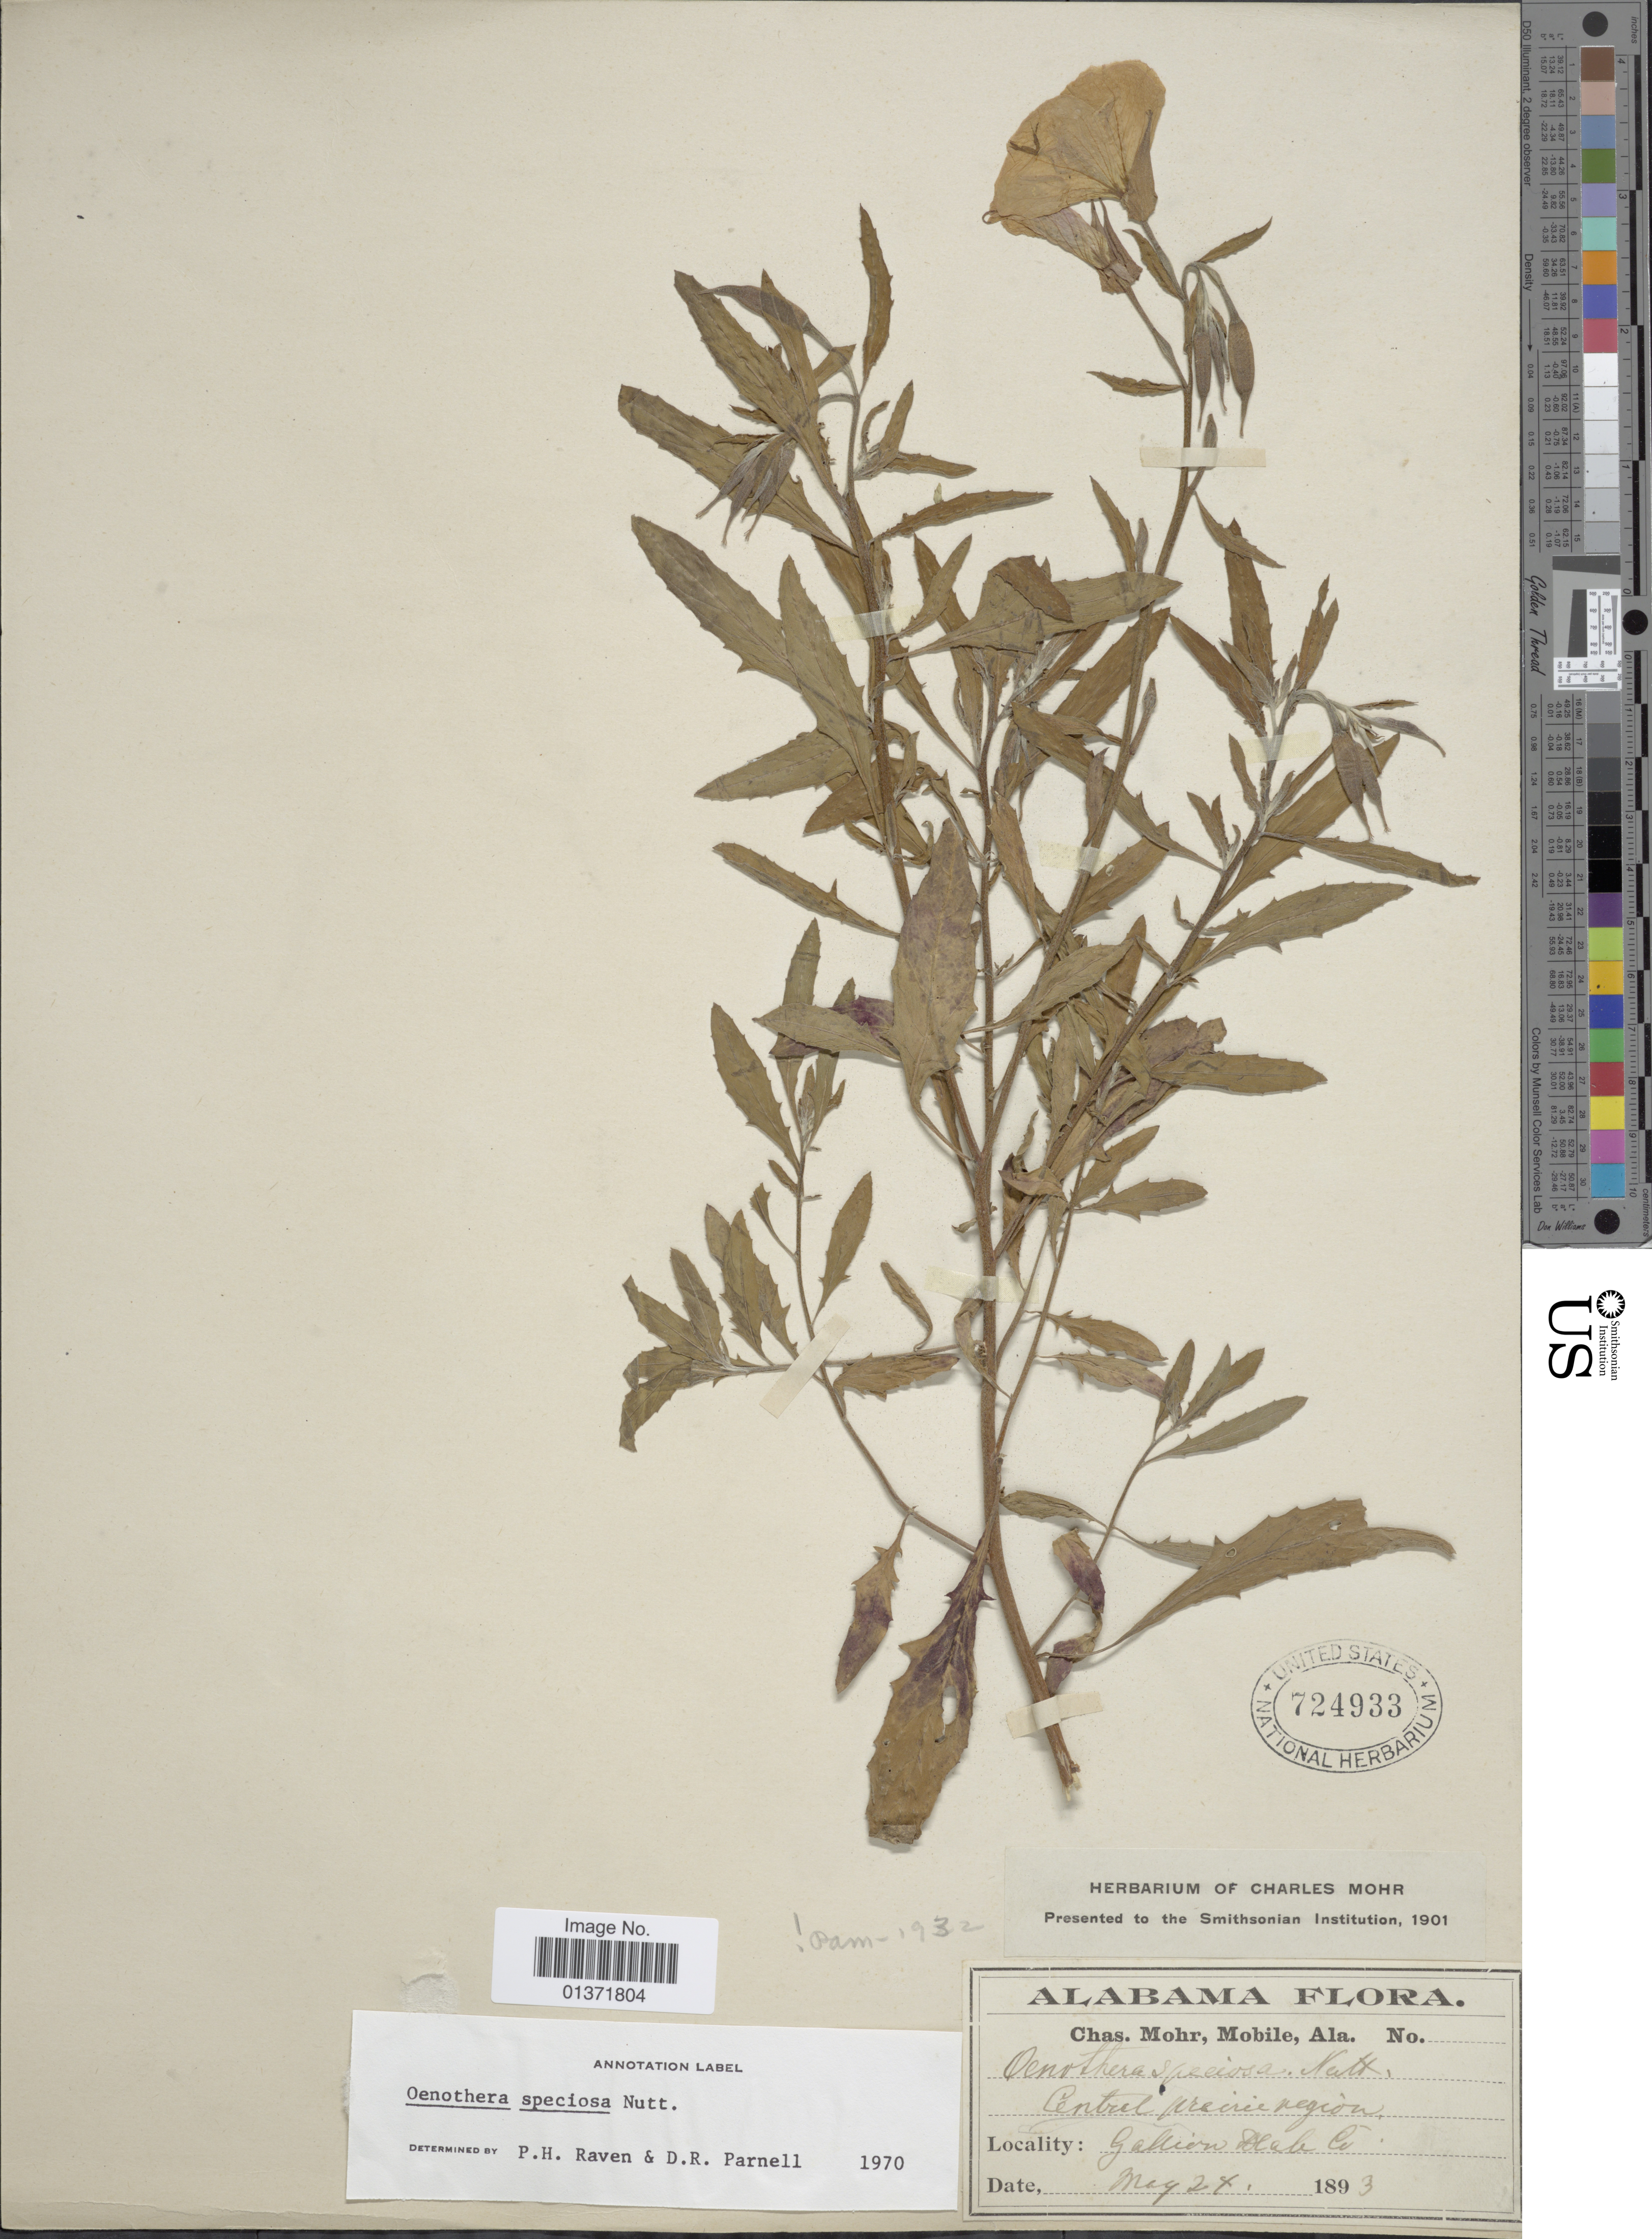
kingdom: Plantae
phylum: Tracheophyta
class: Magnoliopsida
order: Myrtales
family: Onagraceae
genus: Oenothera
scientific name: Oenothera speciosa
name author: Nutt.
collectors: C. T. Mohr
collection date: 1893-05-28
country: United States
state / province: Alabama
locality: Gallion Hale Co.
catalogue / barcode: US 724933